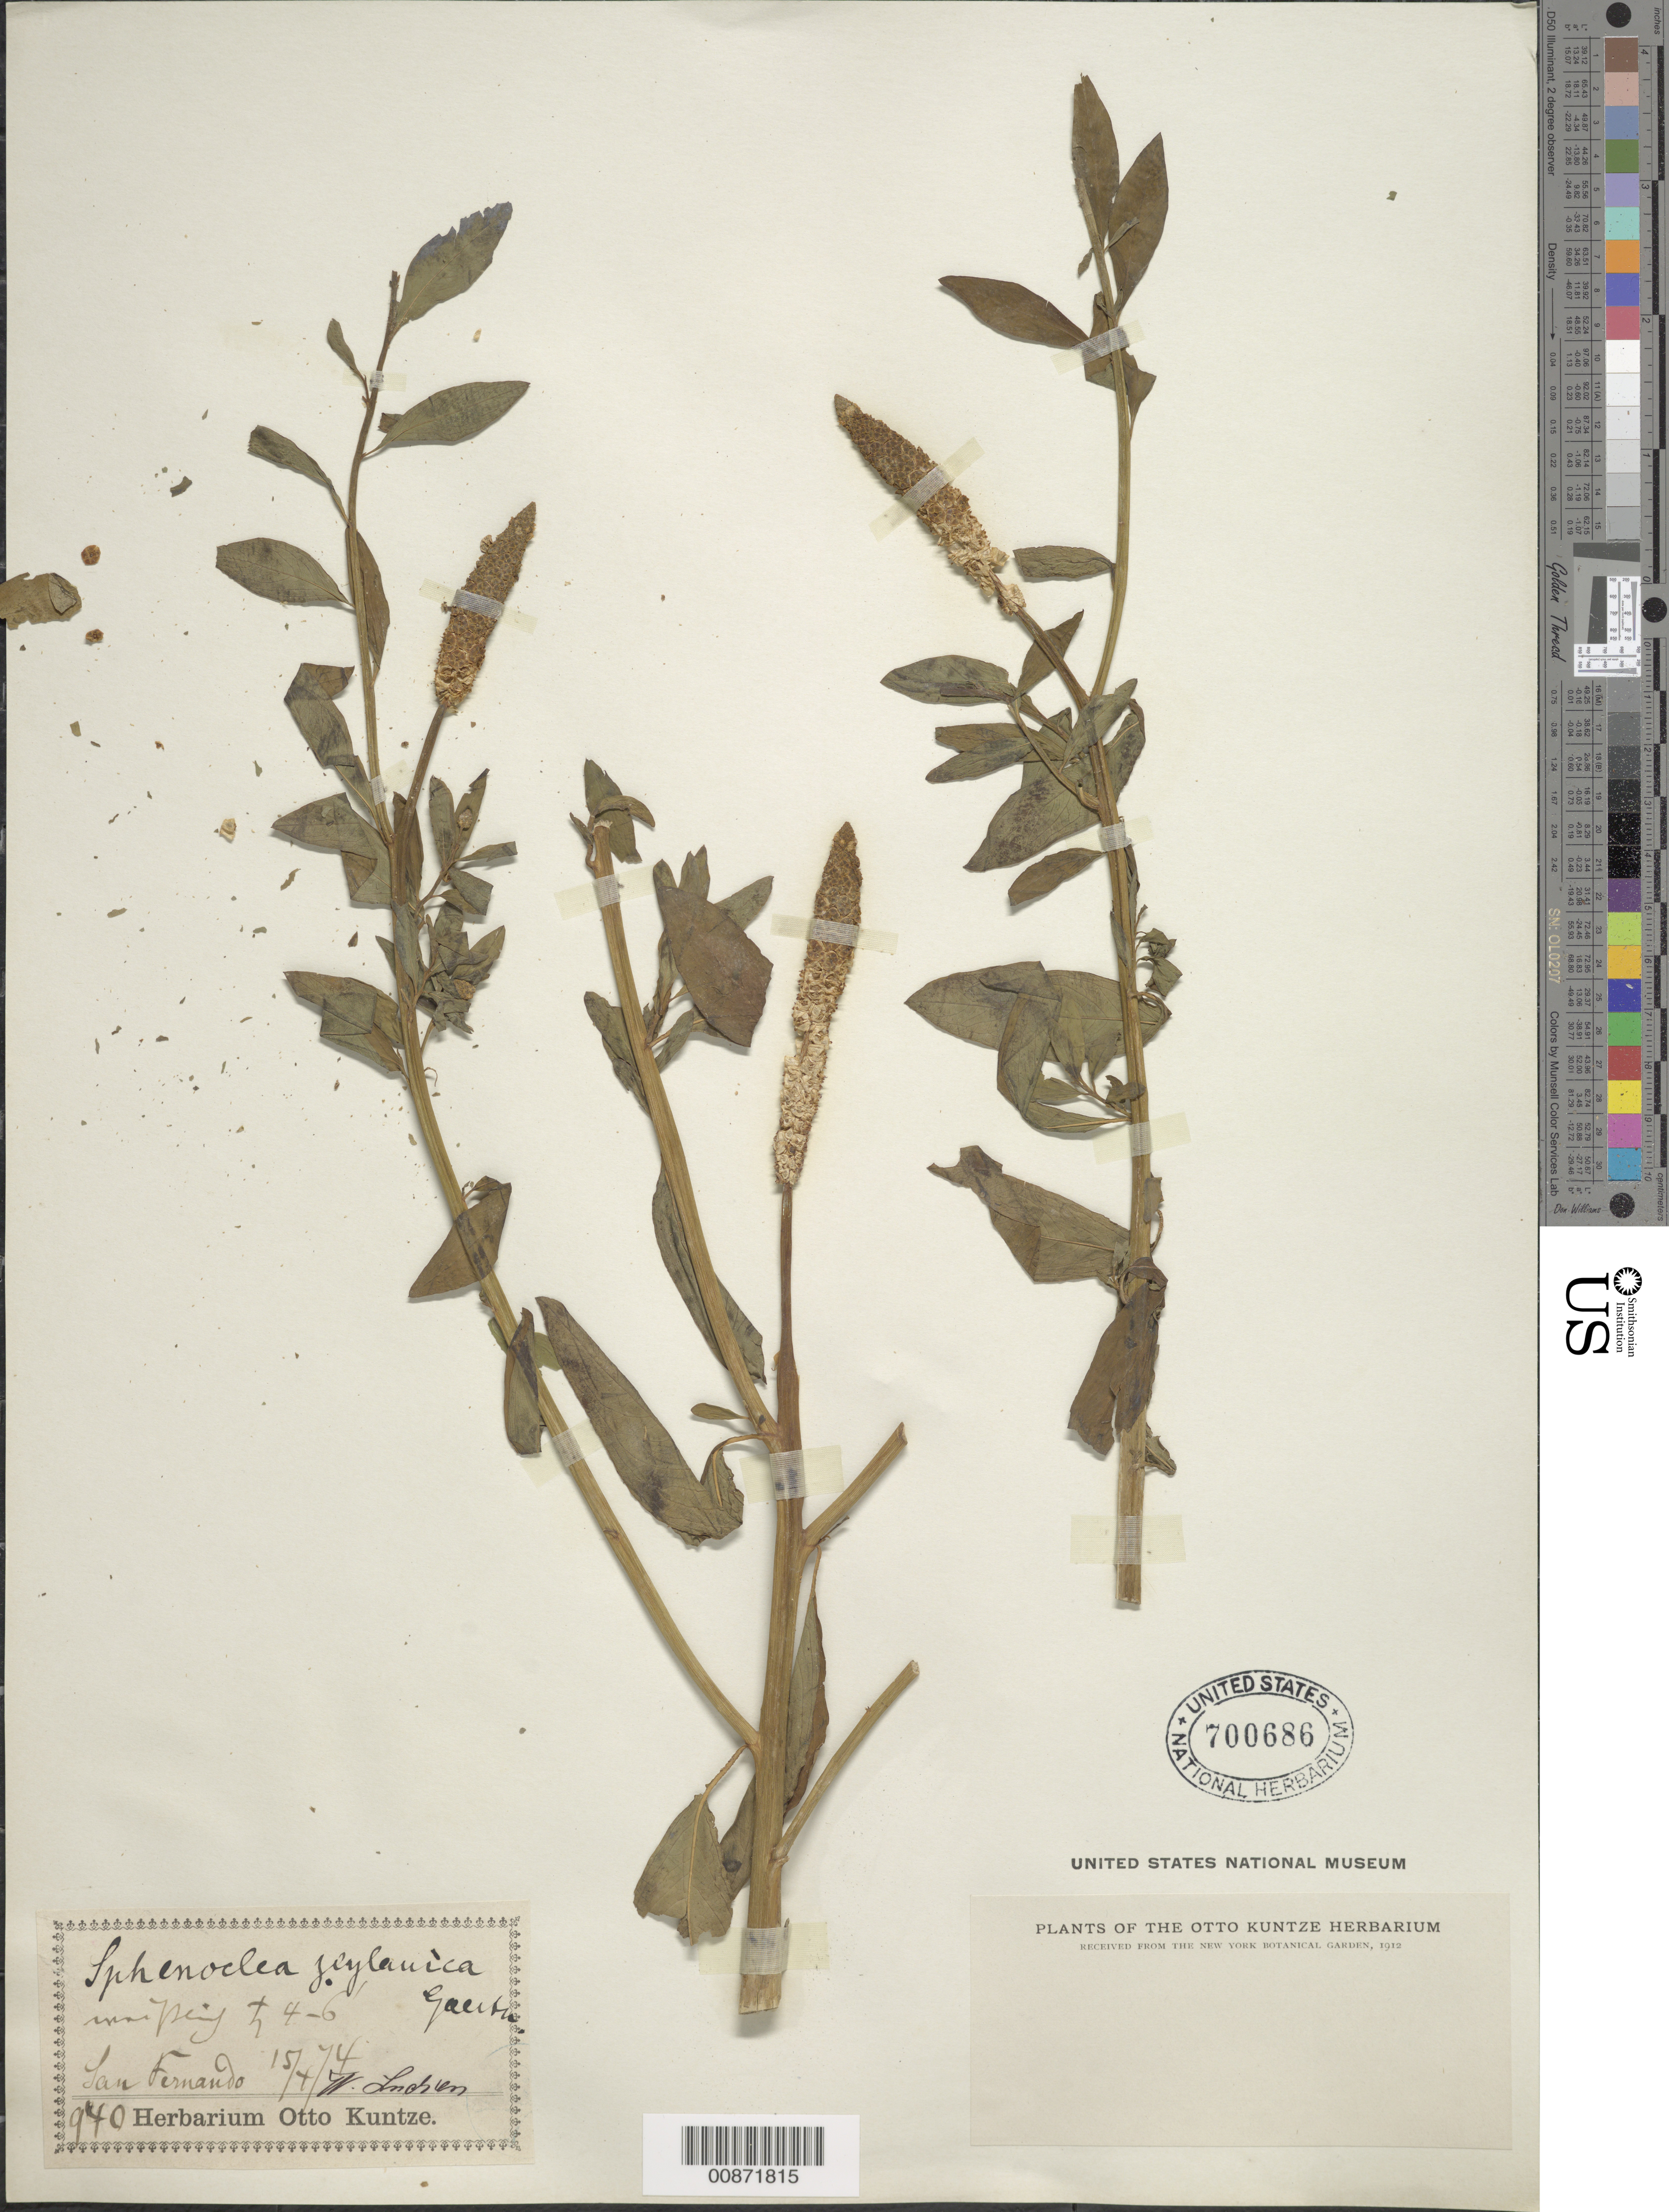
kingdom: Plantae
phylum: Tracheophyta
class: Magnoliopsida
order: Solanales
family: Sphenocleaceae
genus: Sphenoclea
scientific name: Sphenoclea zeylanica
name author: Gaertn.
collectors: C.E.O. Kuntze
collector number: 940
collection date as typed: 15 Apr --74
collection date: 1874-04-15 or 1974-04-15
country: Trinidad and Tobago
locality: San Fernando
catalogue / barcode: US 700686